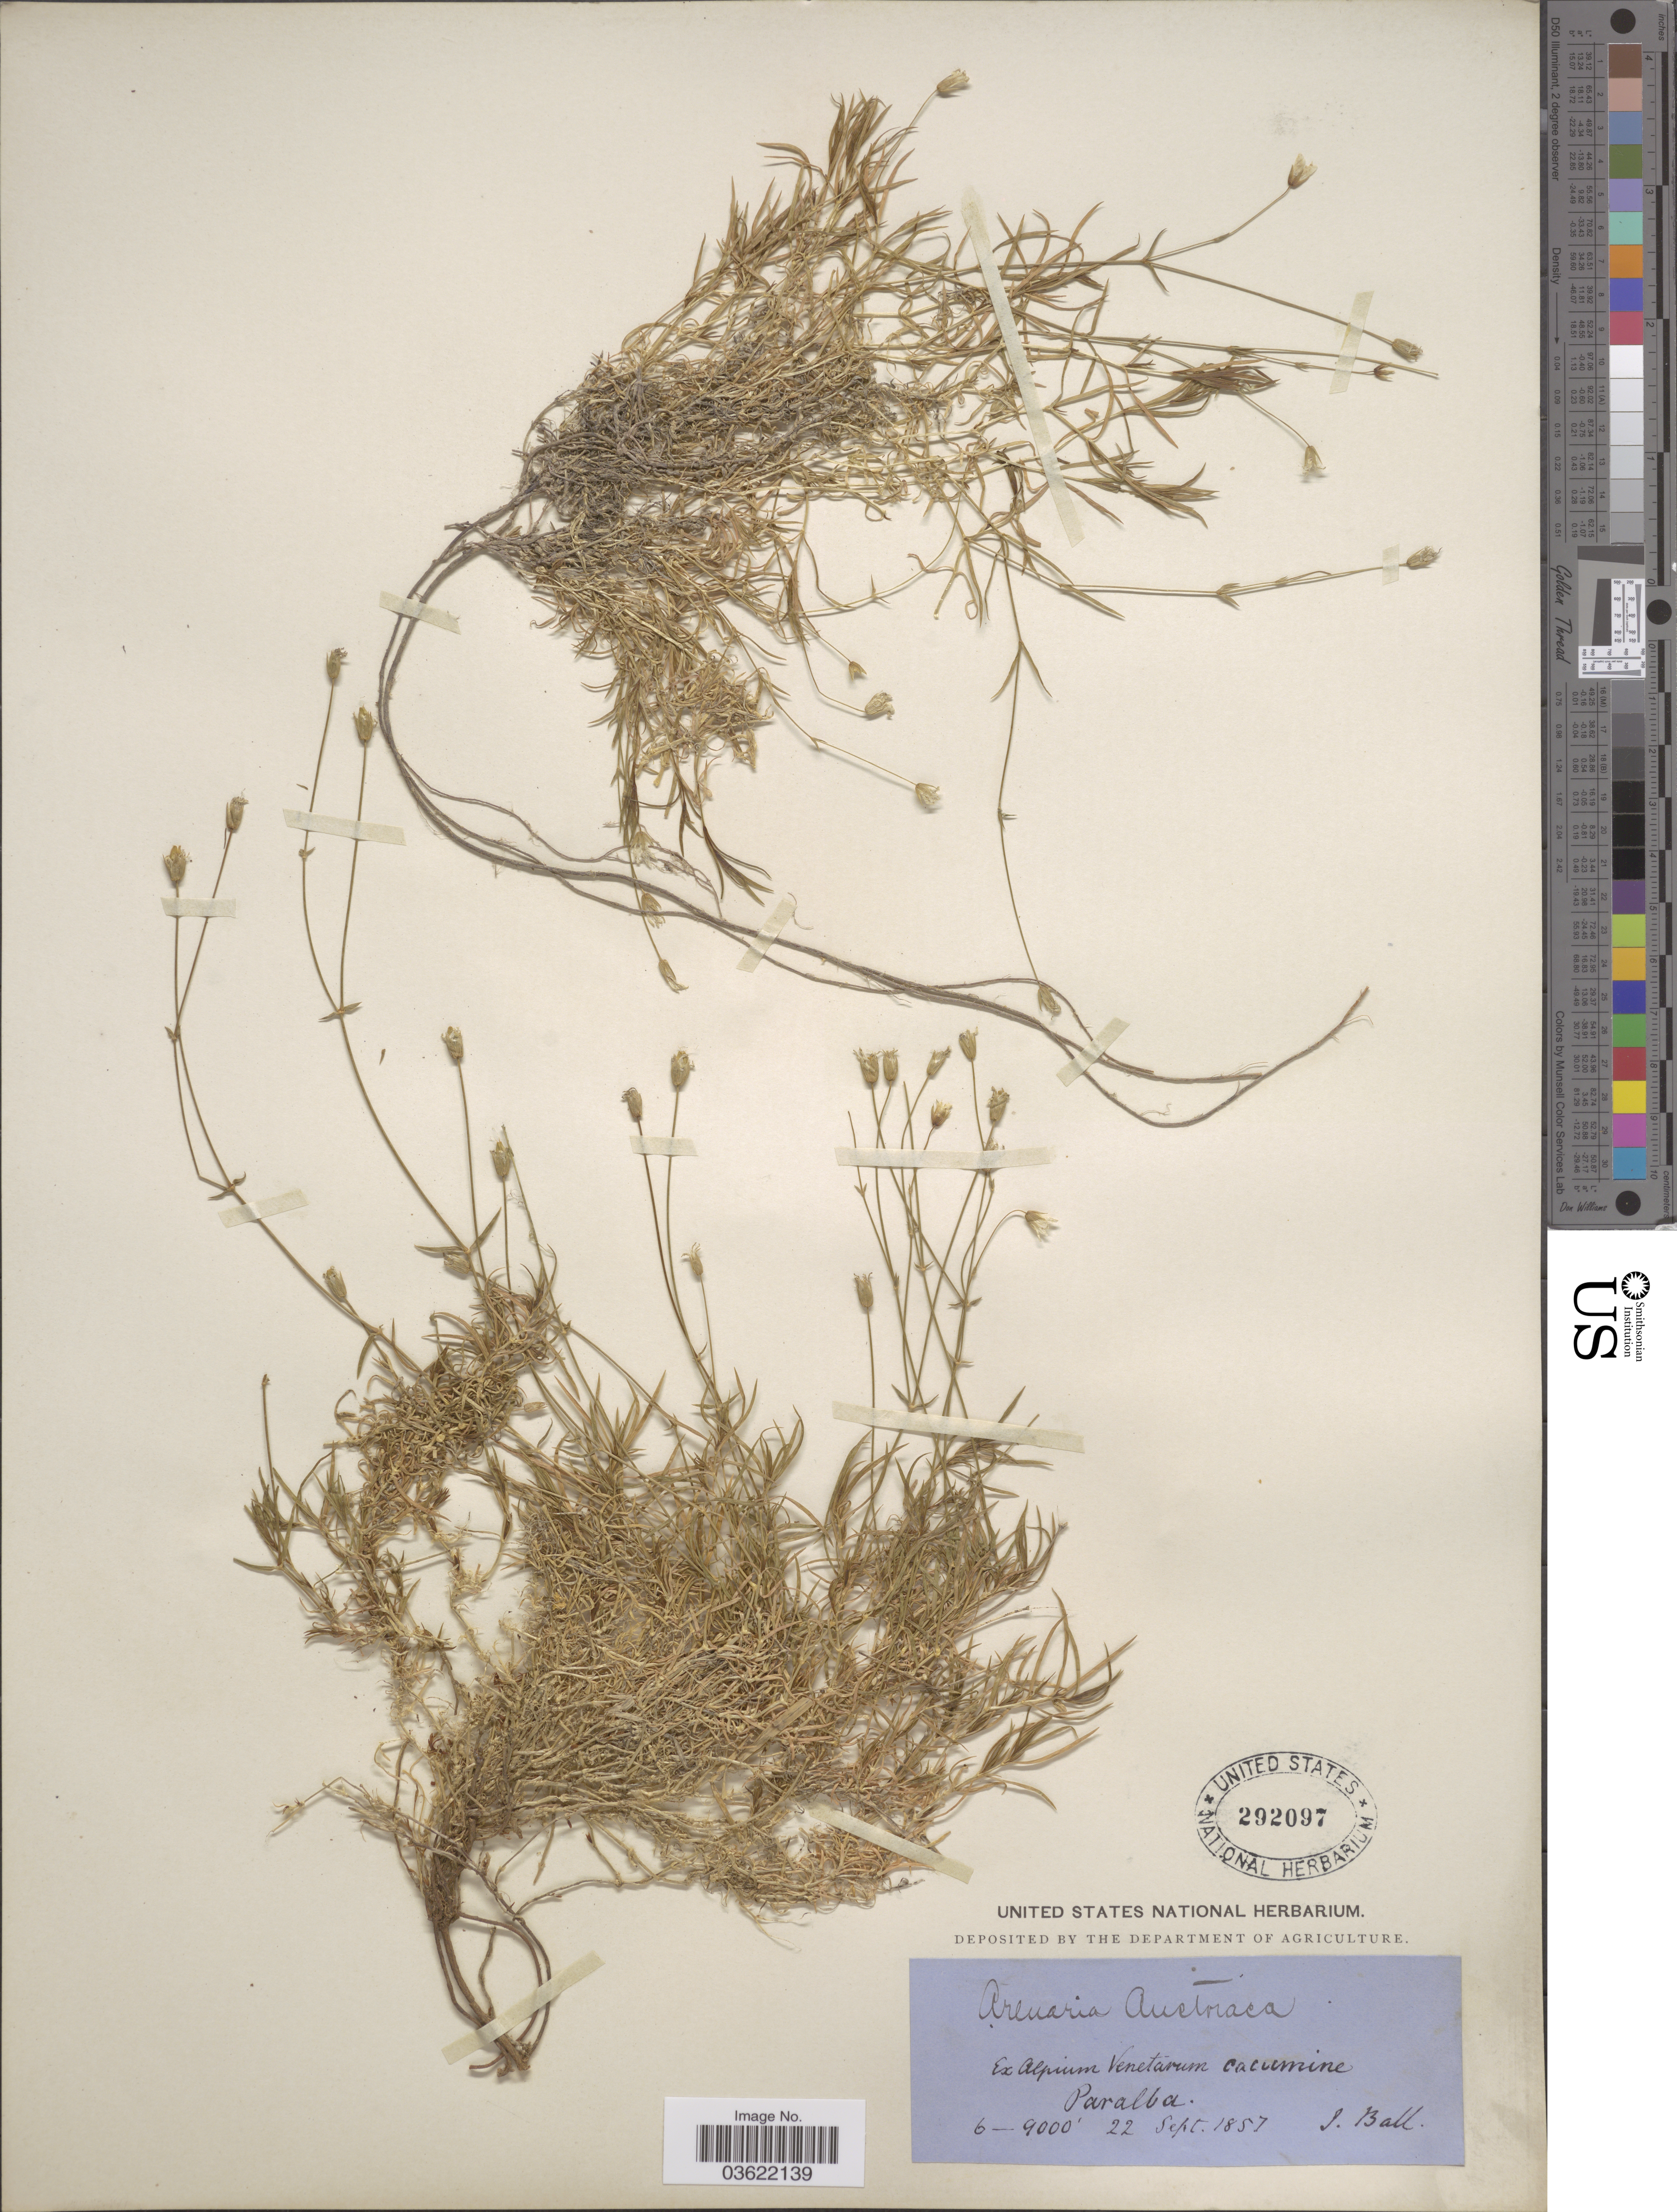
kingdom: Plantae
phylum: Tracheophyta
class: Magnoliopsida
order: Caryophyllales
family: Caryophyllaceae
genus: Arenaria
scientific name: Arenaria austriaca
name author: Jacq.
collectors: J. Ball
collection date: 1857-09-22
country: Italy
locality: Ex Alpium Venetarum cacumine Paralba.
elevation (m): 1829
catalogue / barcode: US 292097